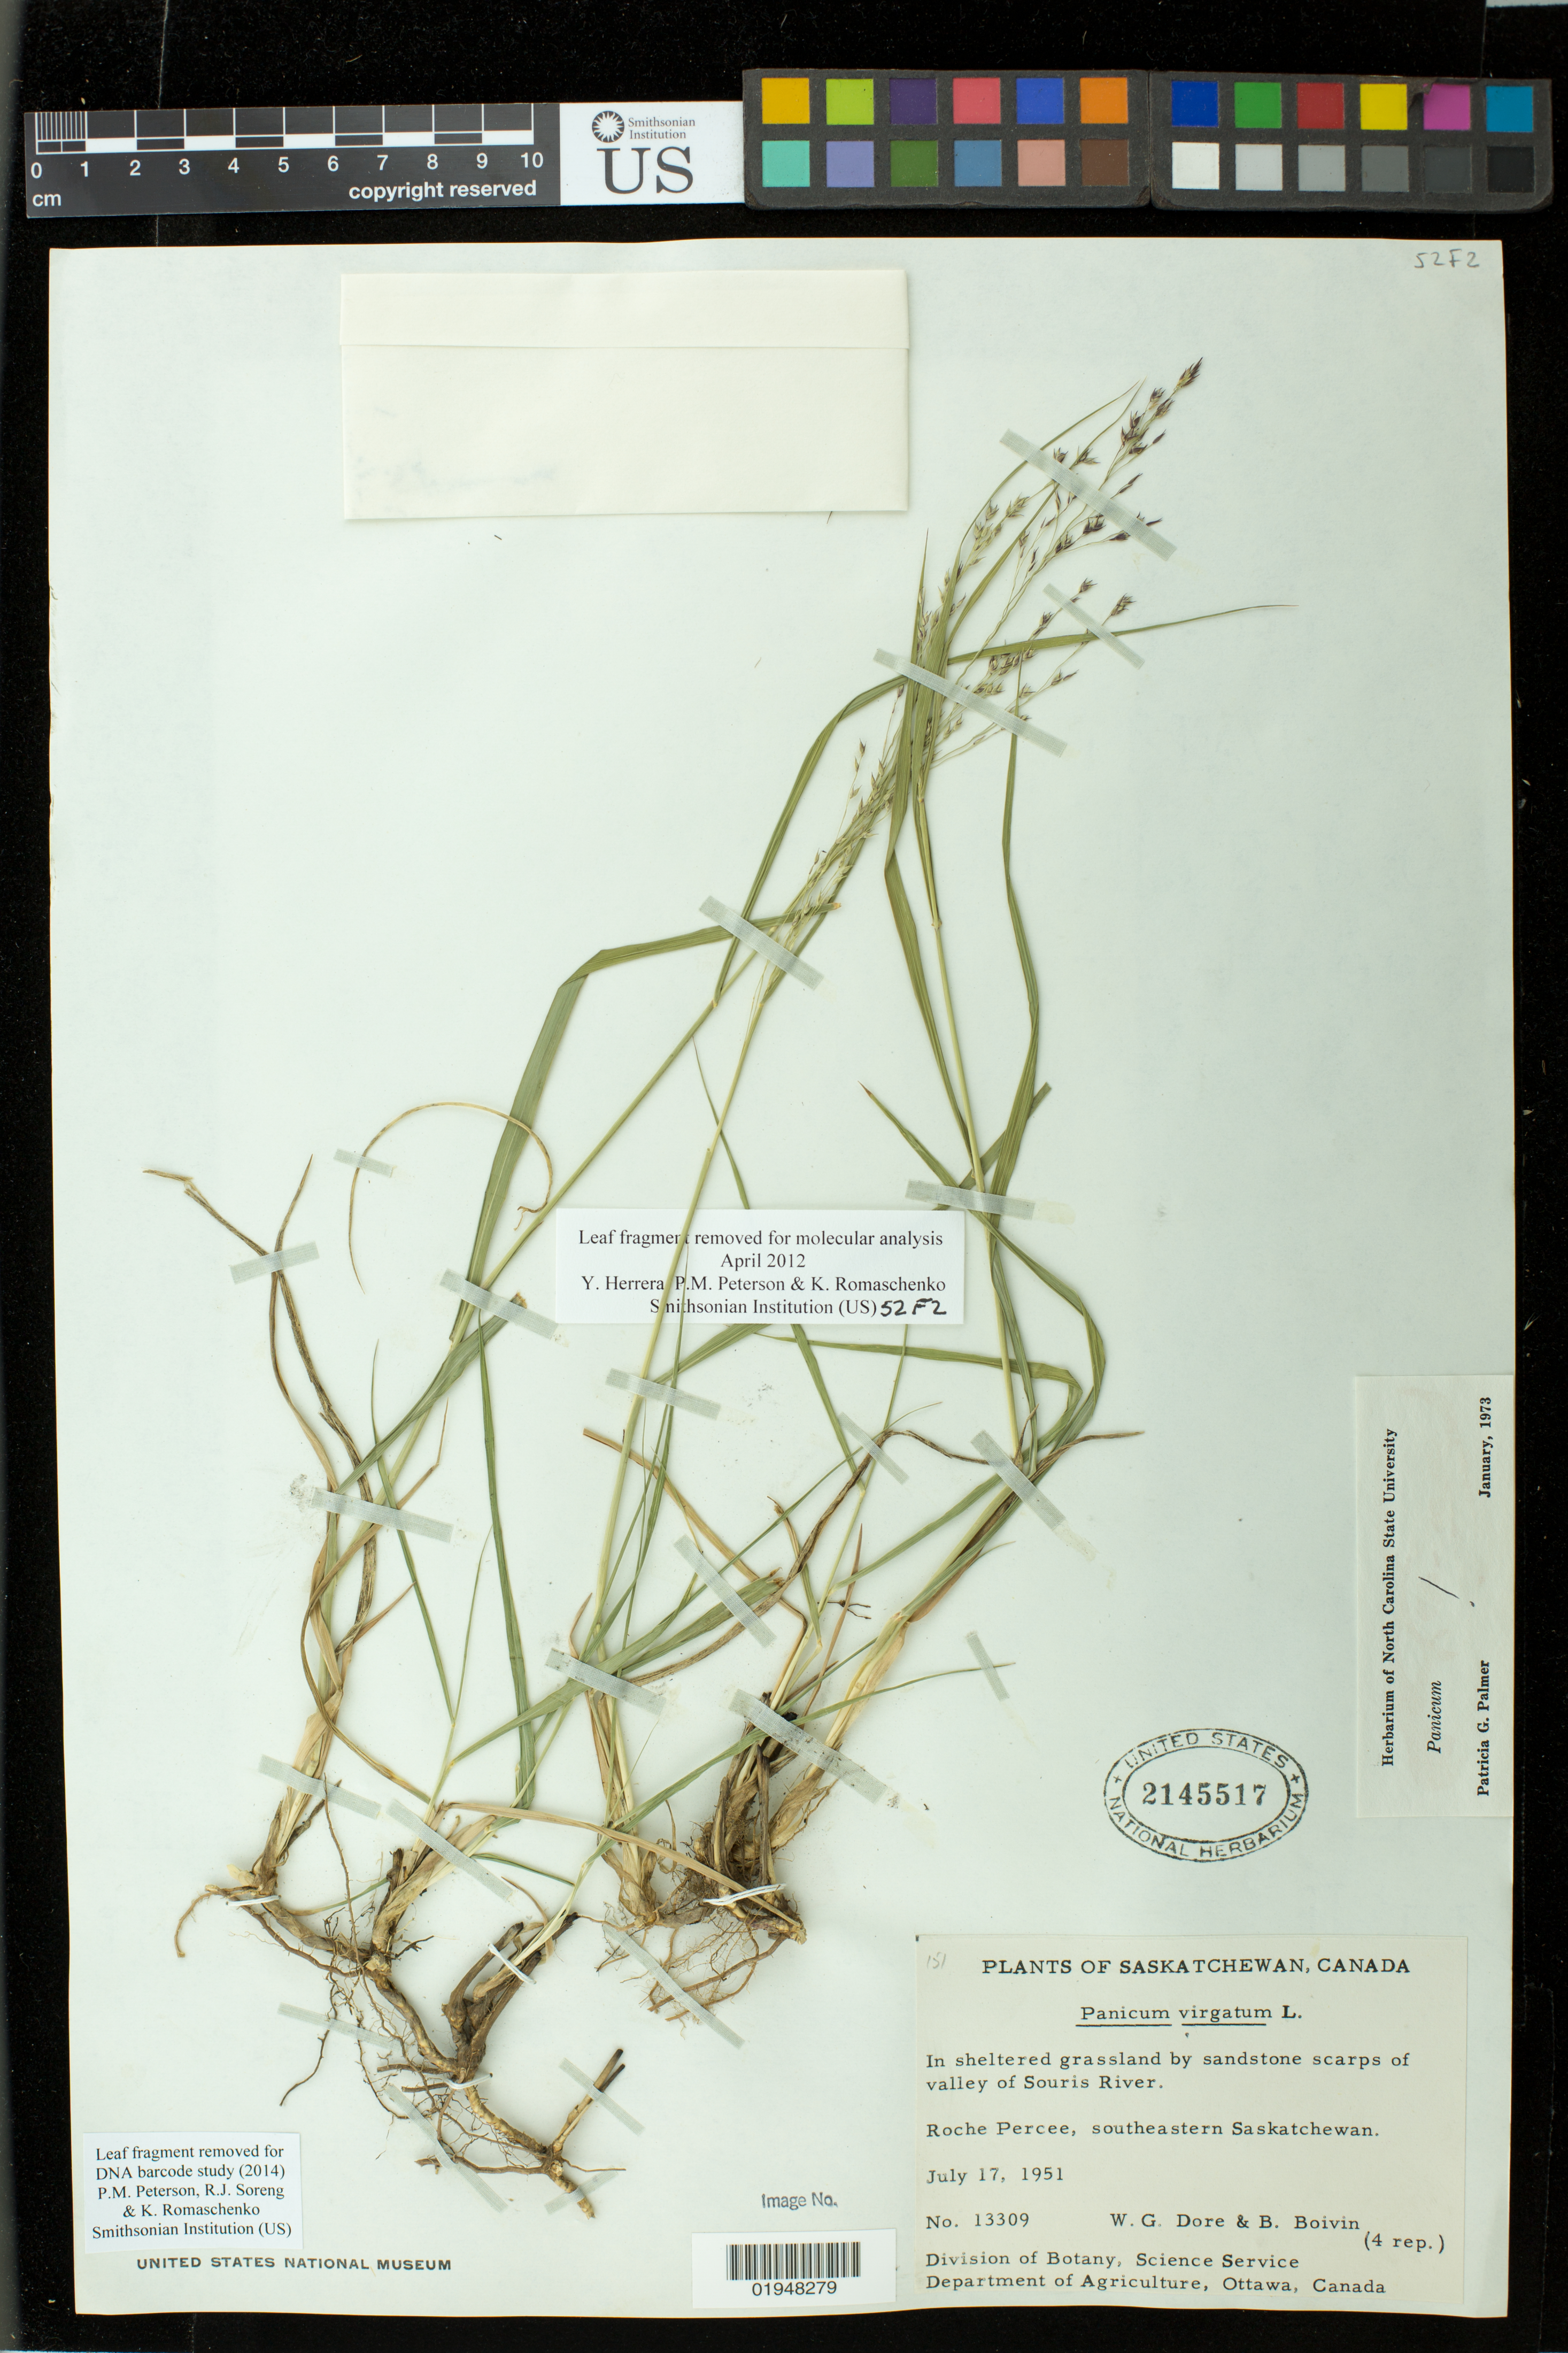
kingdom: Plantae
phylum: Tracheophyta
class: Liliopsida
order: Poales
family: Poaceae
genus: Panicum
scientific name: Panicum virgatum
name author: L.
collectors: W. Dore & J. R. B. Boivin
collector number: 13309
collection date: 1951-07-17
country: Canada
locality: Roche Percee. In sheltered grassland by sandstone scarps of valley of Souris River.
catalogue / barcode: US 2145517